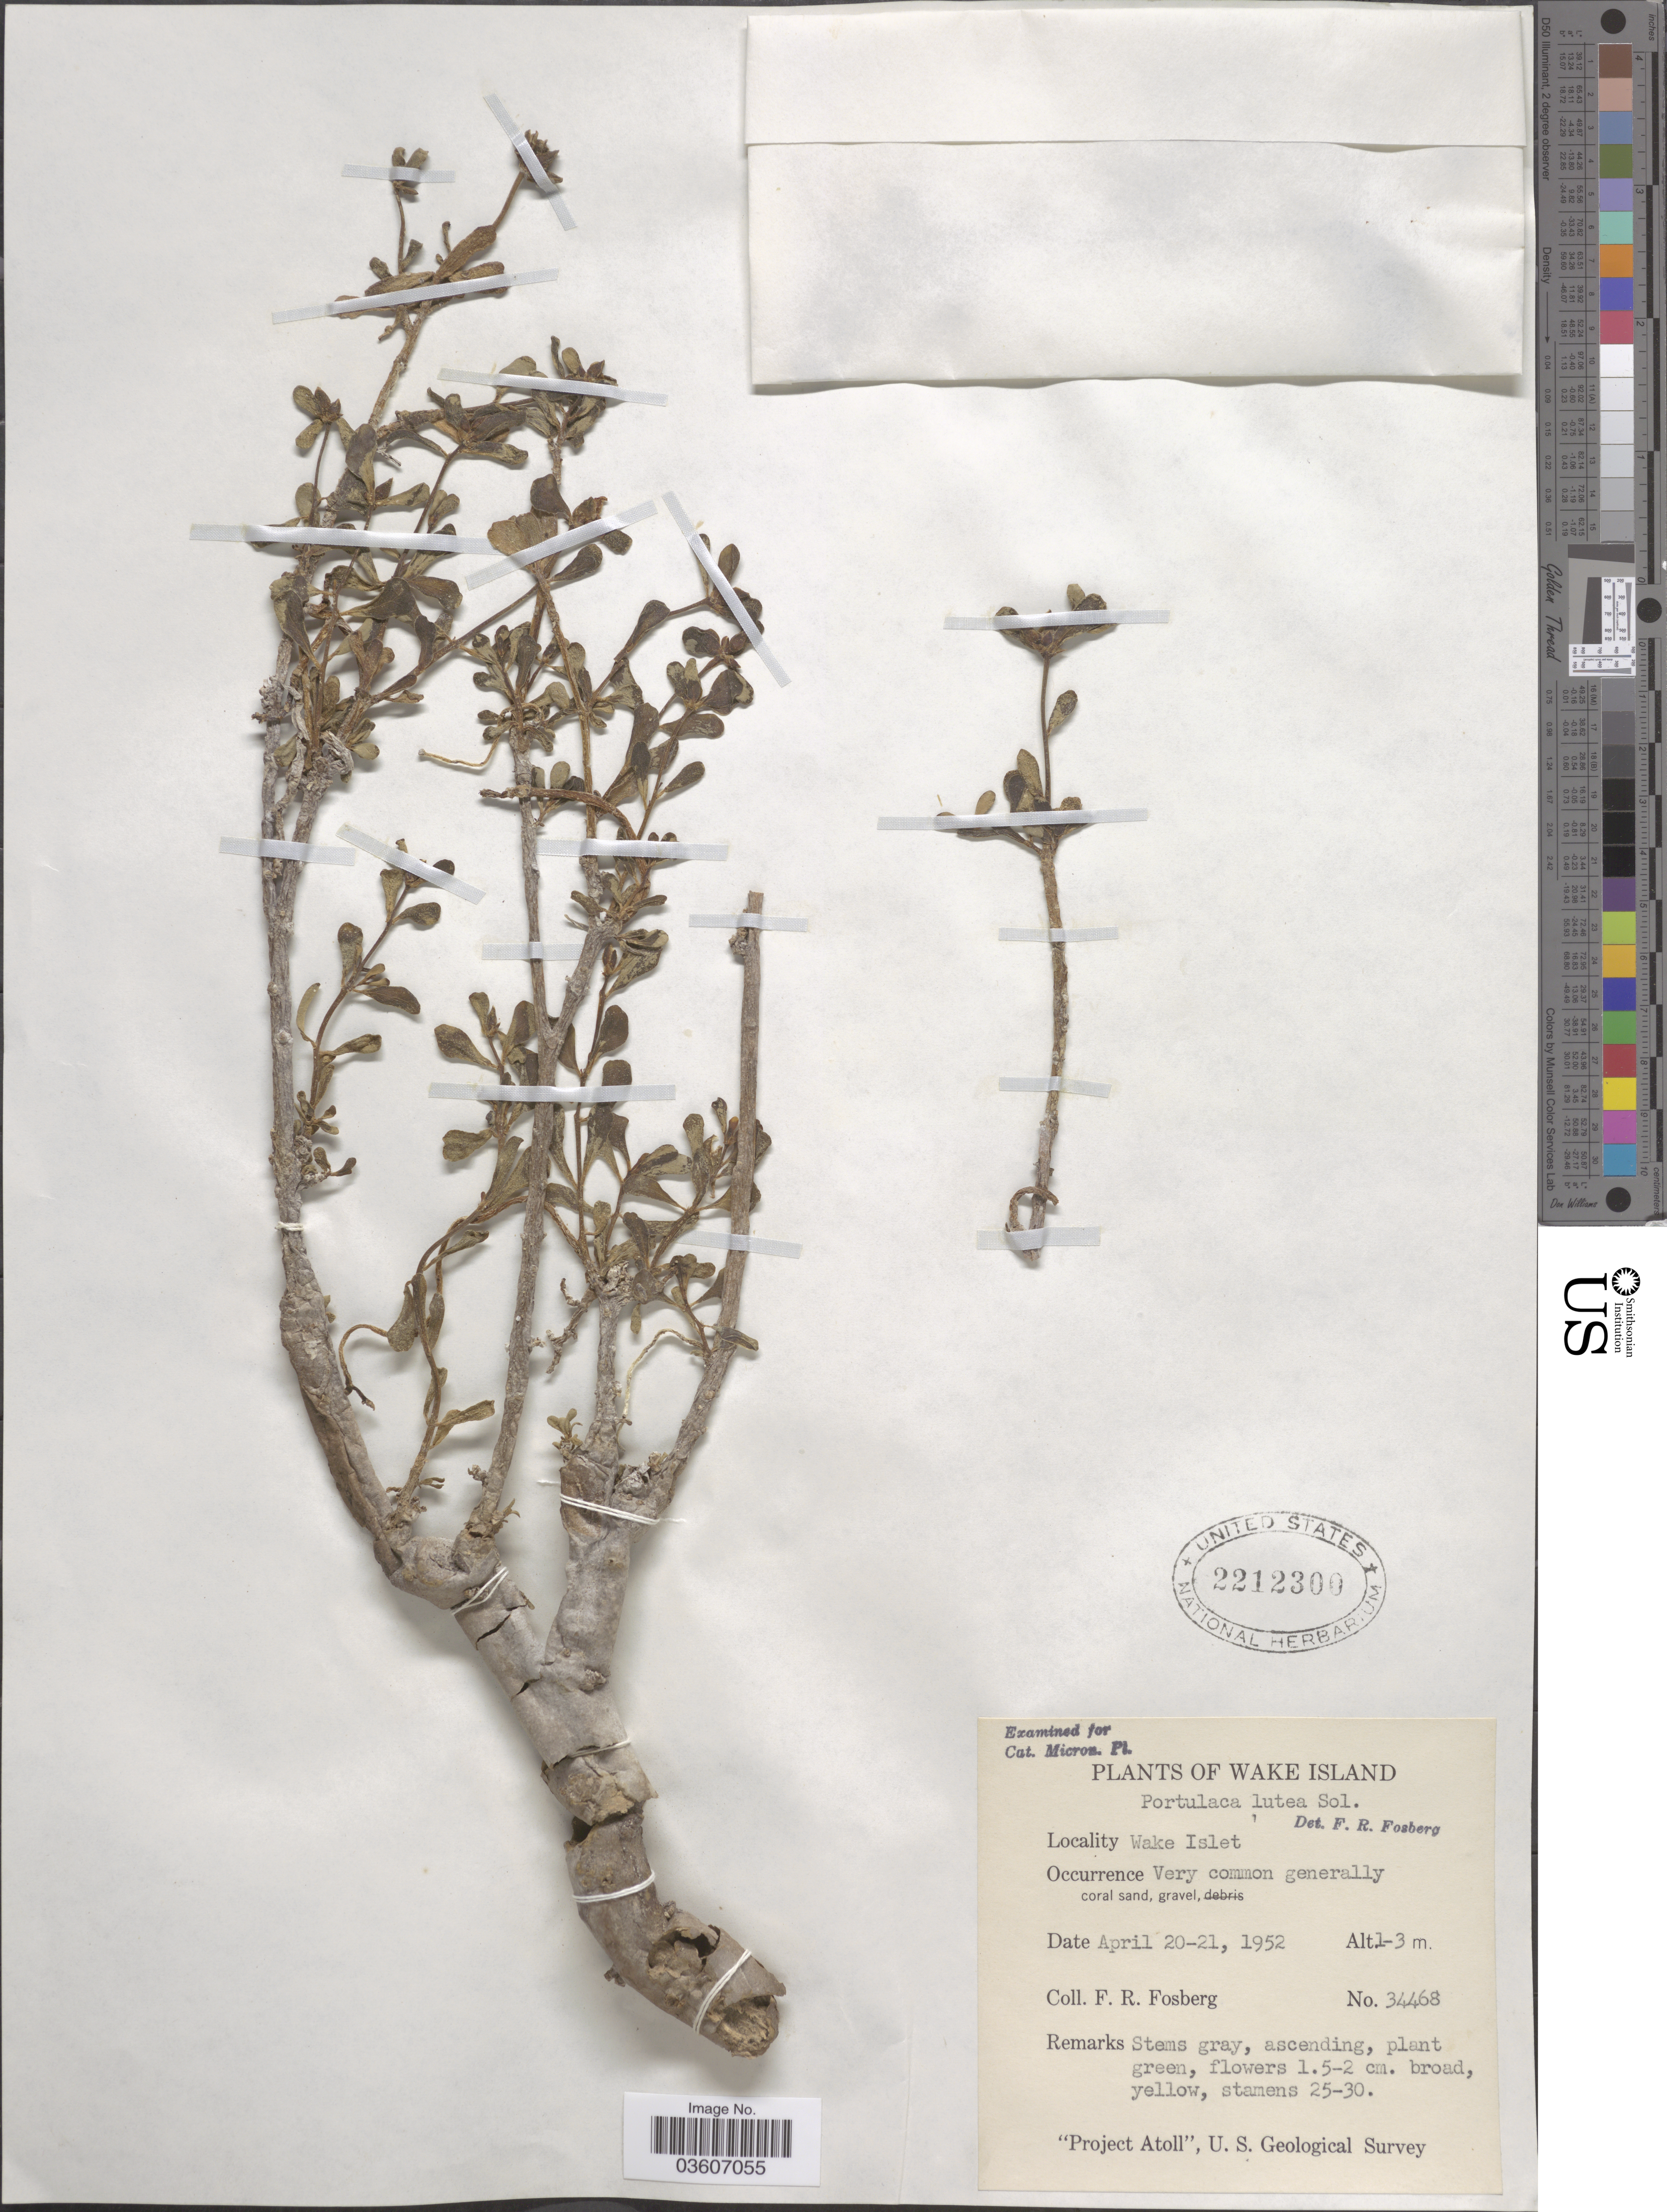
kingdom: Plantae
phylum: Tracheophyta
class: Magnoliopsida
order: Caryophyllales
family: Portulacaceae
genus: Portulaca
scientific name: Portulaca lutea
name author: Sol. ex G. Forst.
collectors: F. R. Fosberg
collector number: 34468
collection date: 1952-04-20/1952-04-21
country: U.S. Administered Pacific Islands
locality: Wake Island. Wake Islet.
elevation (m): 1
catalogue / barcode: US 2212300